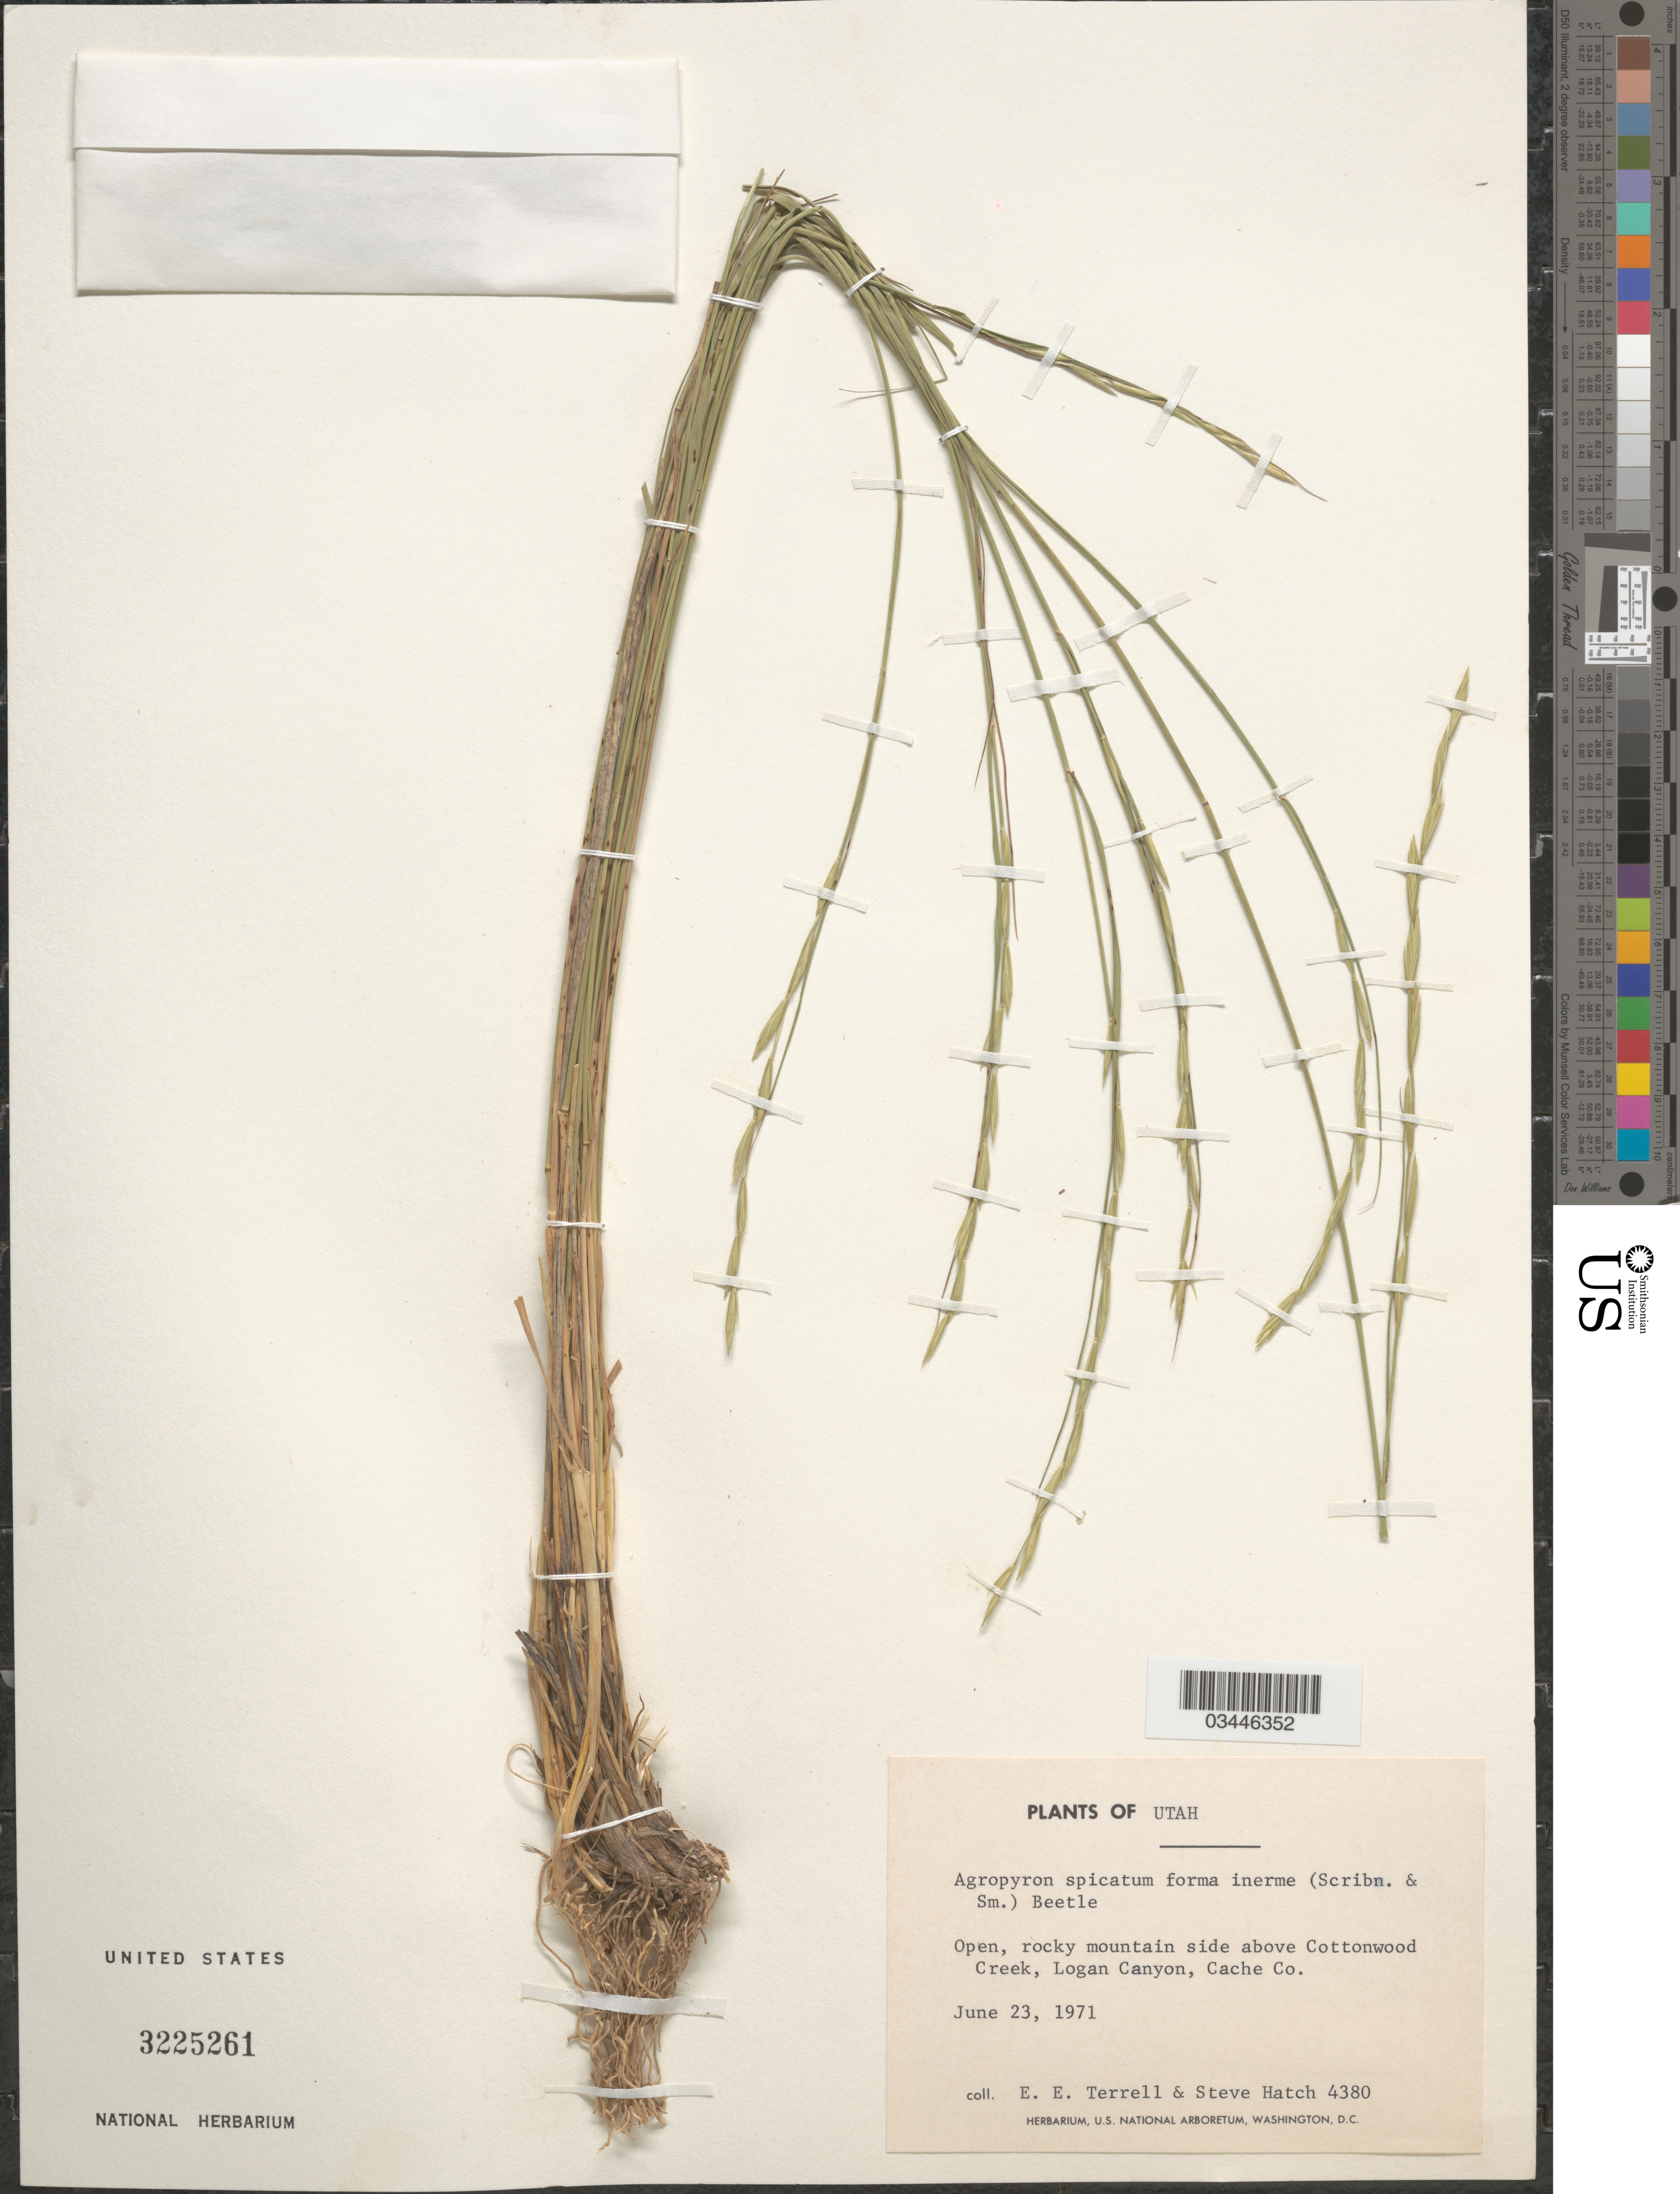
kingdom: Plantae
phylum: Tracheophyta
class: Liliopsida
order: Poales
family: Poaceae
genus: Pseudoroegneria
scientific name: Pseudoroegneria spicata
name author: (Pursh) Á. Löve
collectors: E. E. Terrell & S. Hatch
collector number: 4380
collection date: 1971-06-23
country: United States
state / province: Utah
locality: Open, rocky mountain side above Cottonwood Creek, Logan Canyon, Cache Co.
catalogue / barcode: US 3225261